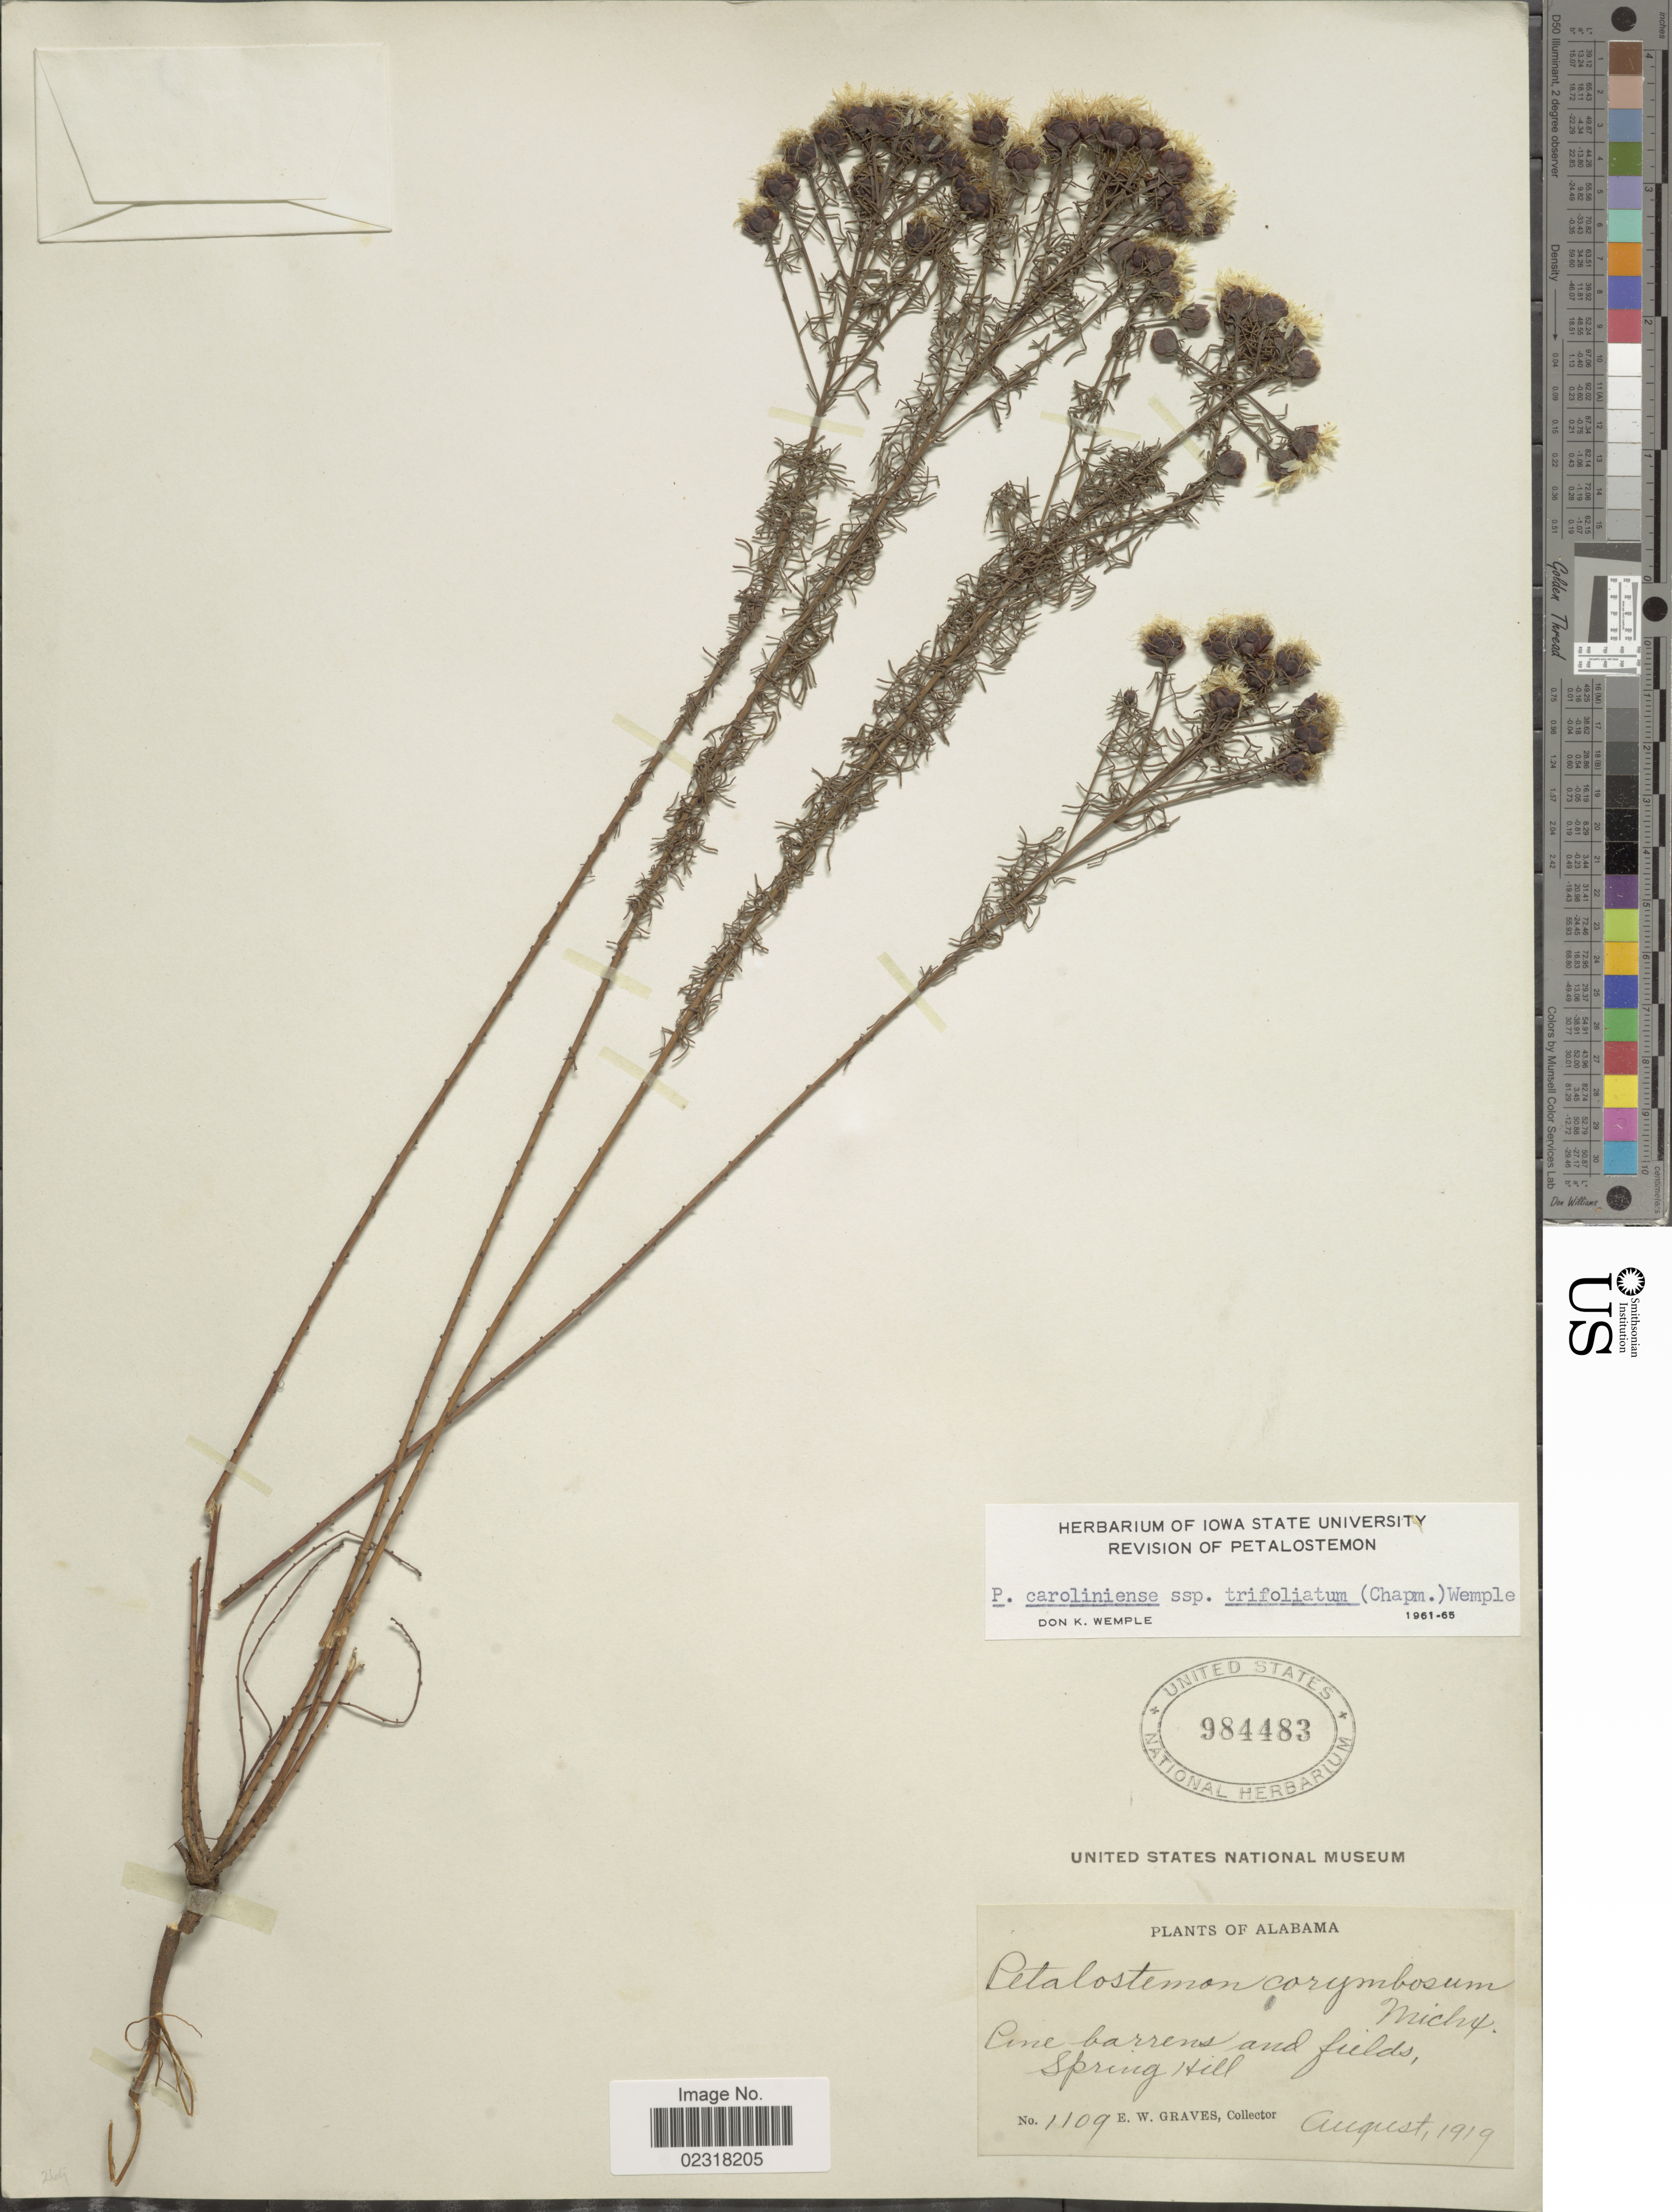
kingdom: Plantae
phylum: Tracheophyta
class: Magnoliopsida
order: Fabales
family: Fabaceae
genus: Dalea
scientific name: Dalea pinnata var. trifoliata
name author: (Chapman) Barneby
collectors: E. Graves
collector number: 1109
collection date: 1919-08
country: United States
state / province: Alabama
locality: Pine barrens and field, Spring Hill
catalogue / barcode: US 984483